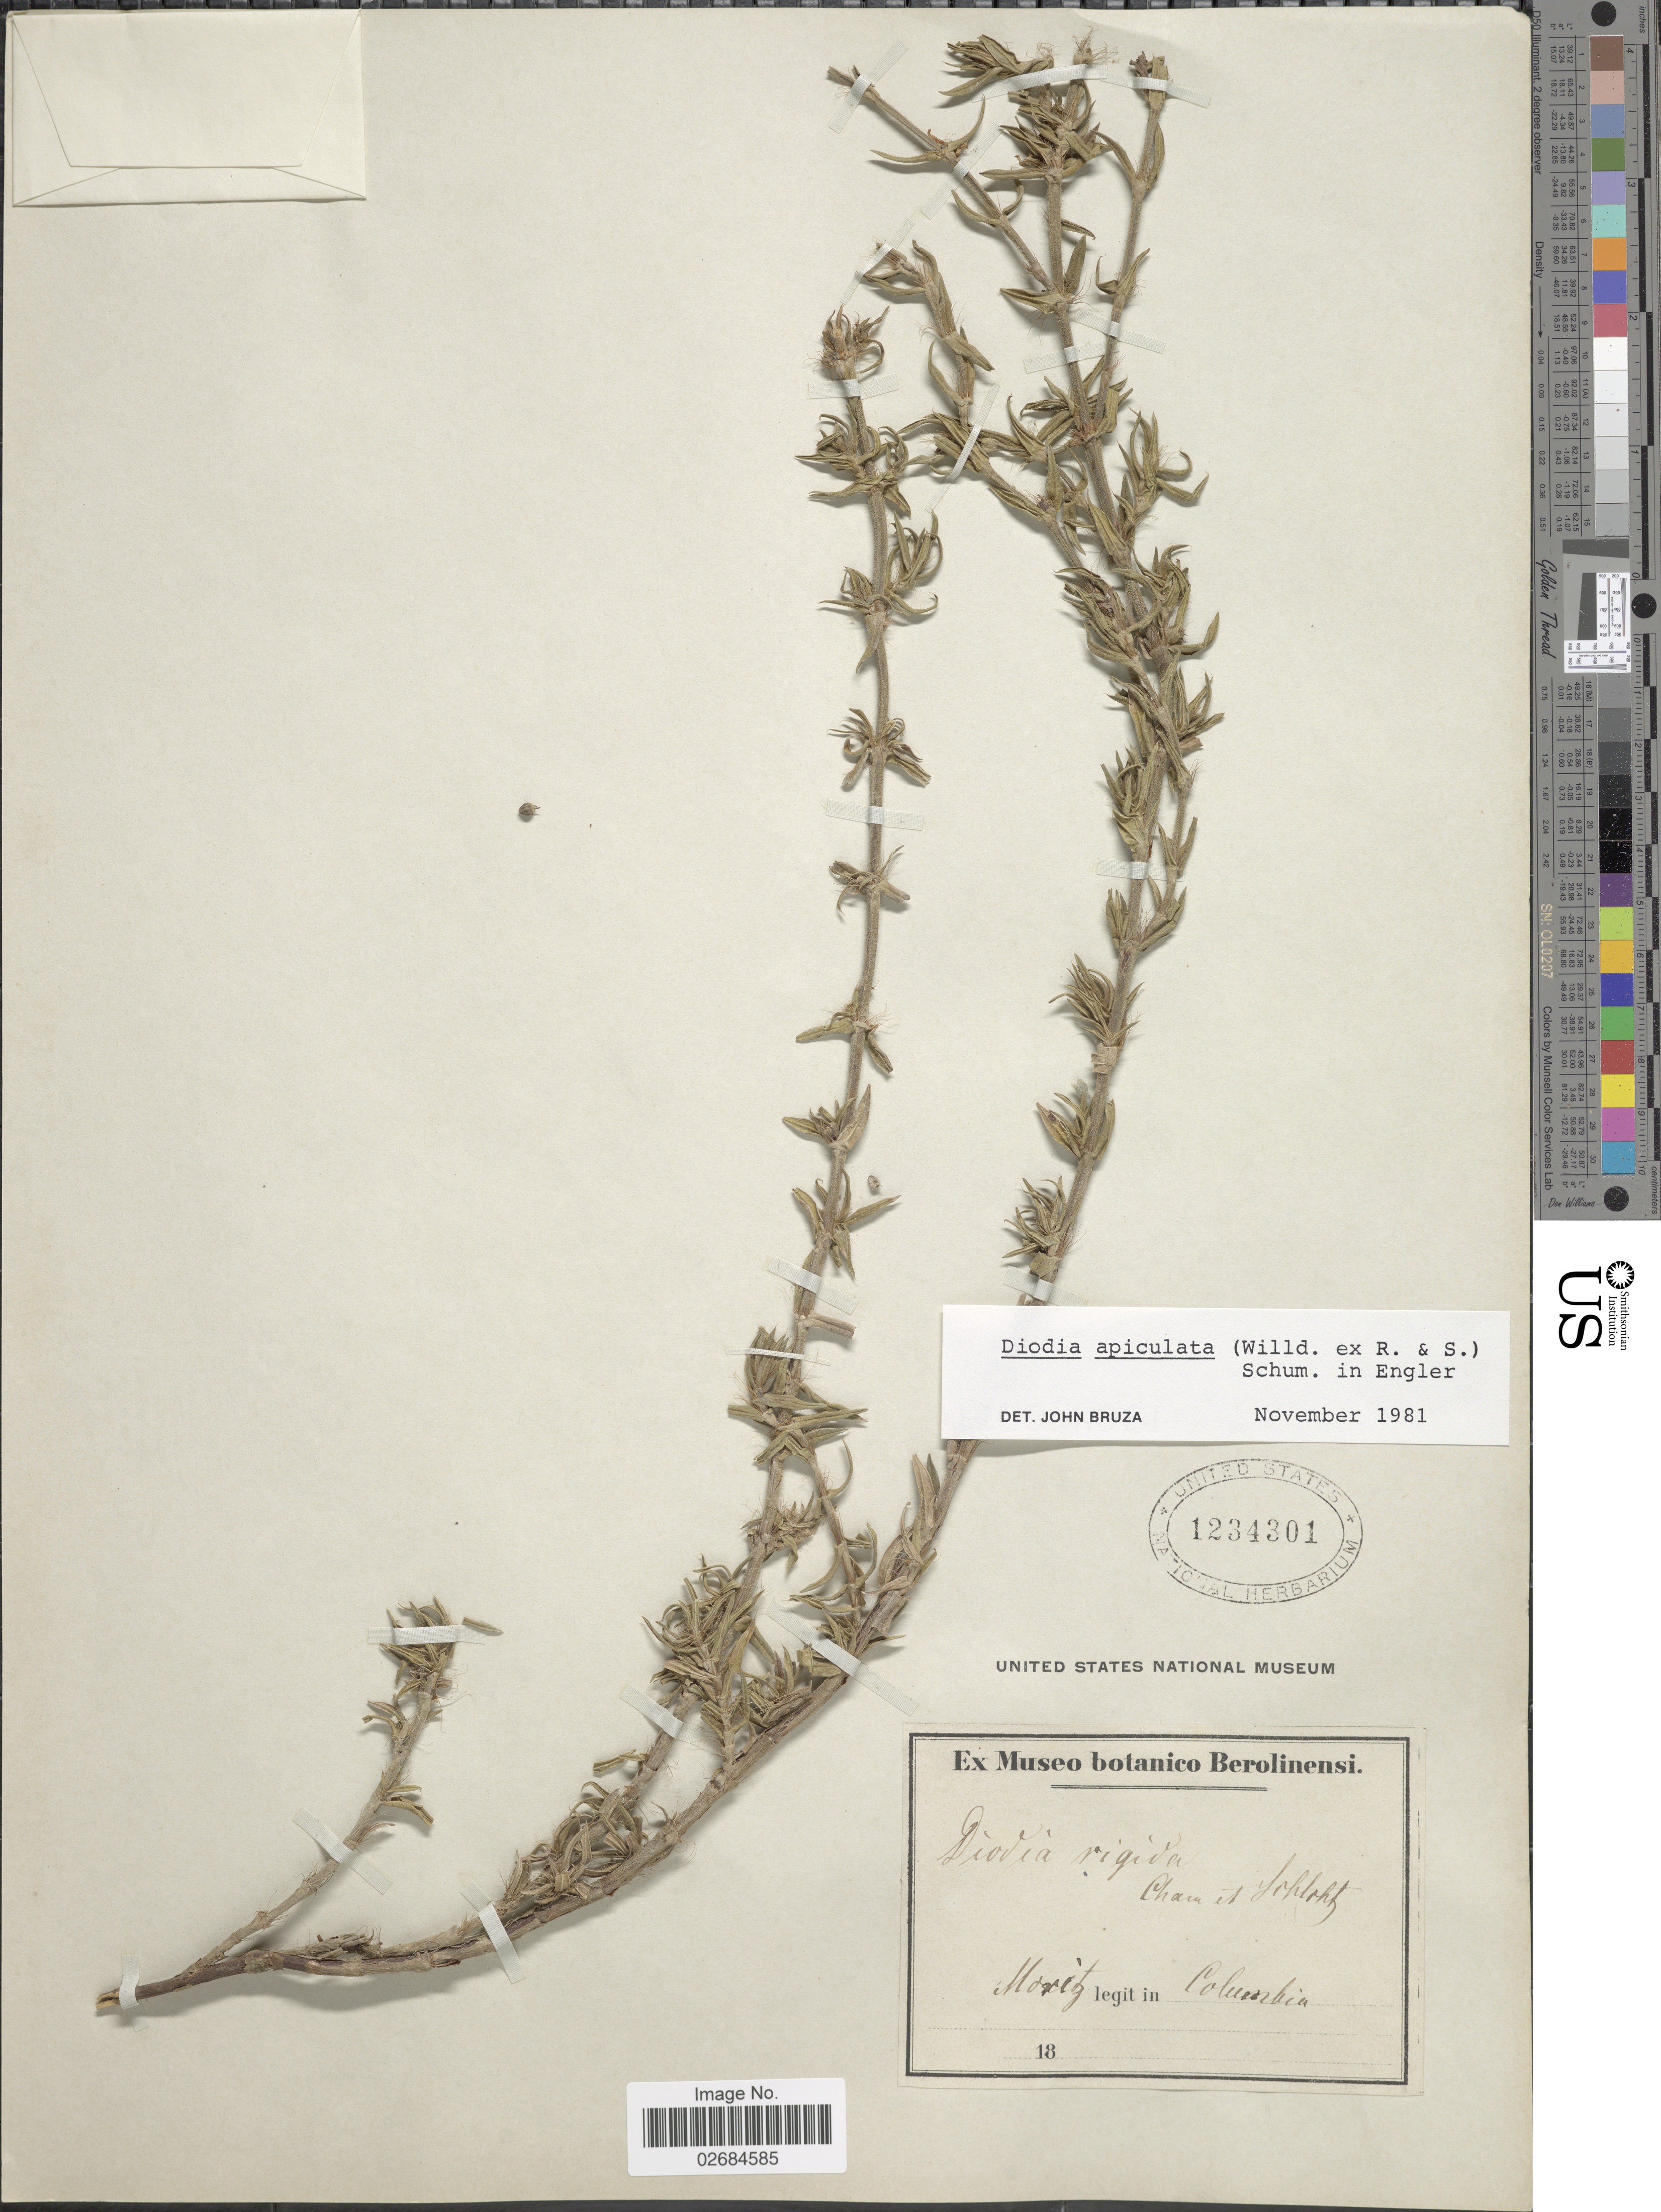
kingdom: Plantae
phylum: Tracheophyta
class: Magnoliopsida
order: Gentianales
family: Rubiaceae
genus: Diodia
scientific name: Diodia apiculata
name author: (Willd. ex Roem. & Schult.) K. Schum.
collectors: Moritz, --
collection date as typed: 18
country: Colombia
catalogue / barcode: US 1234301